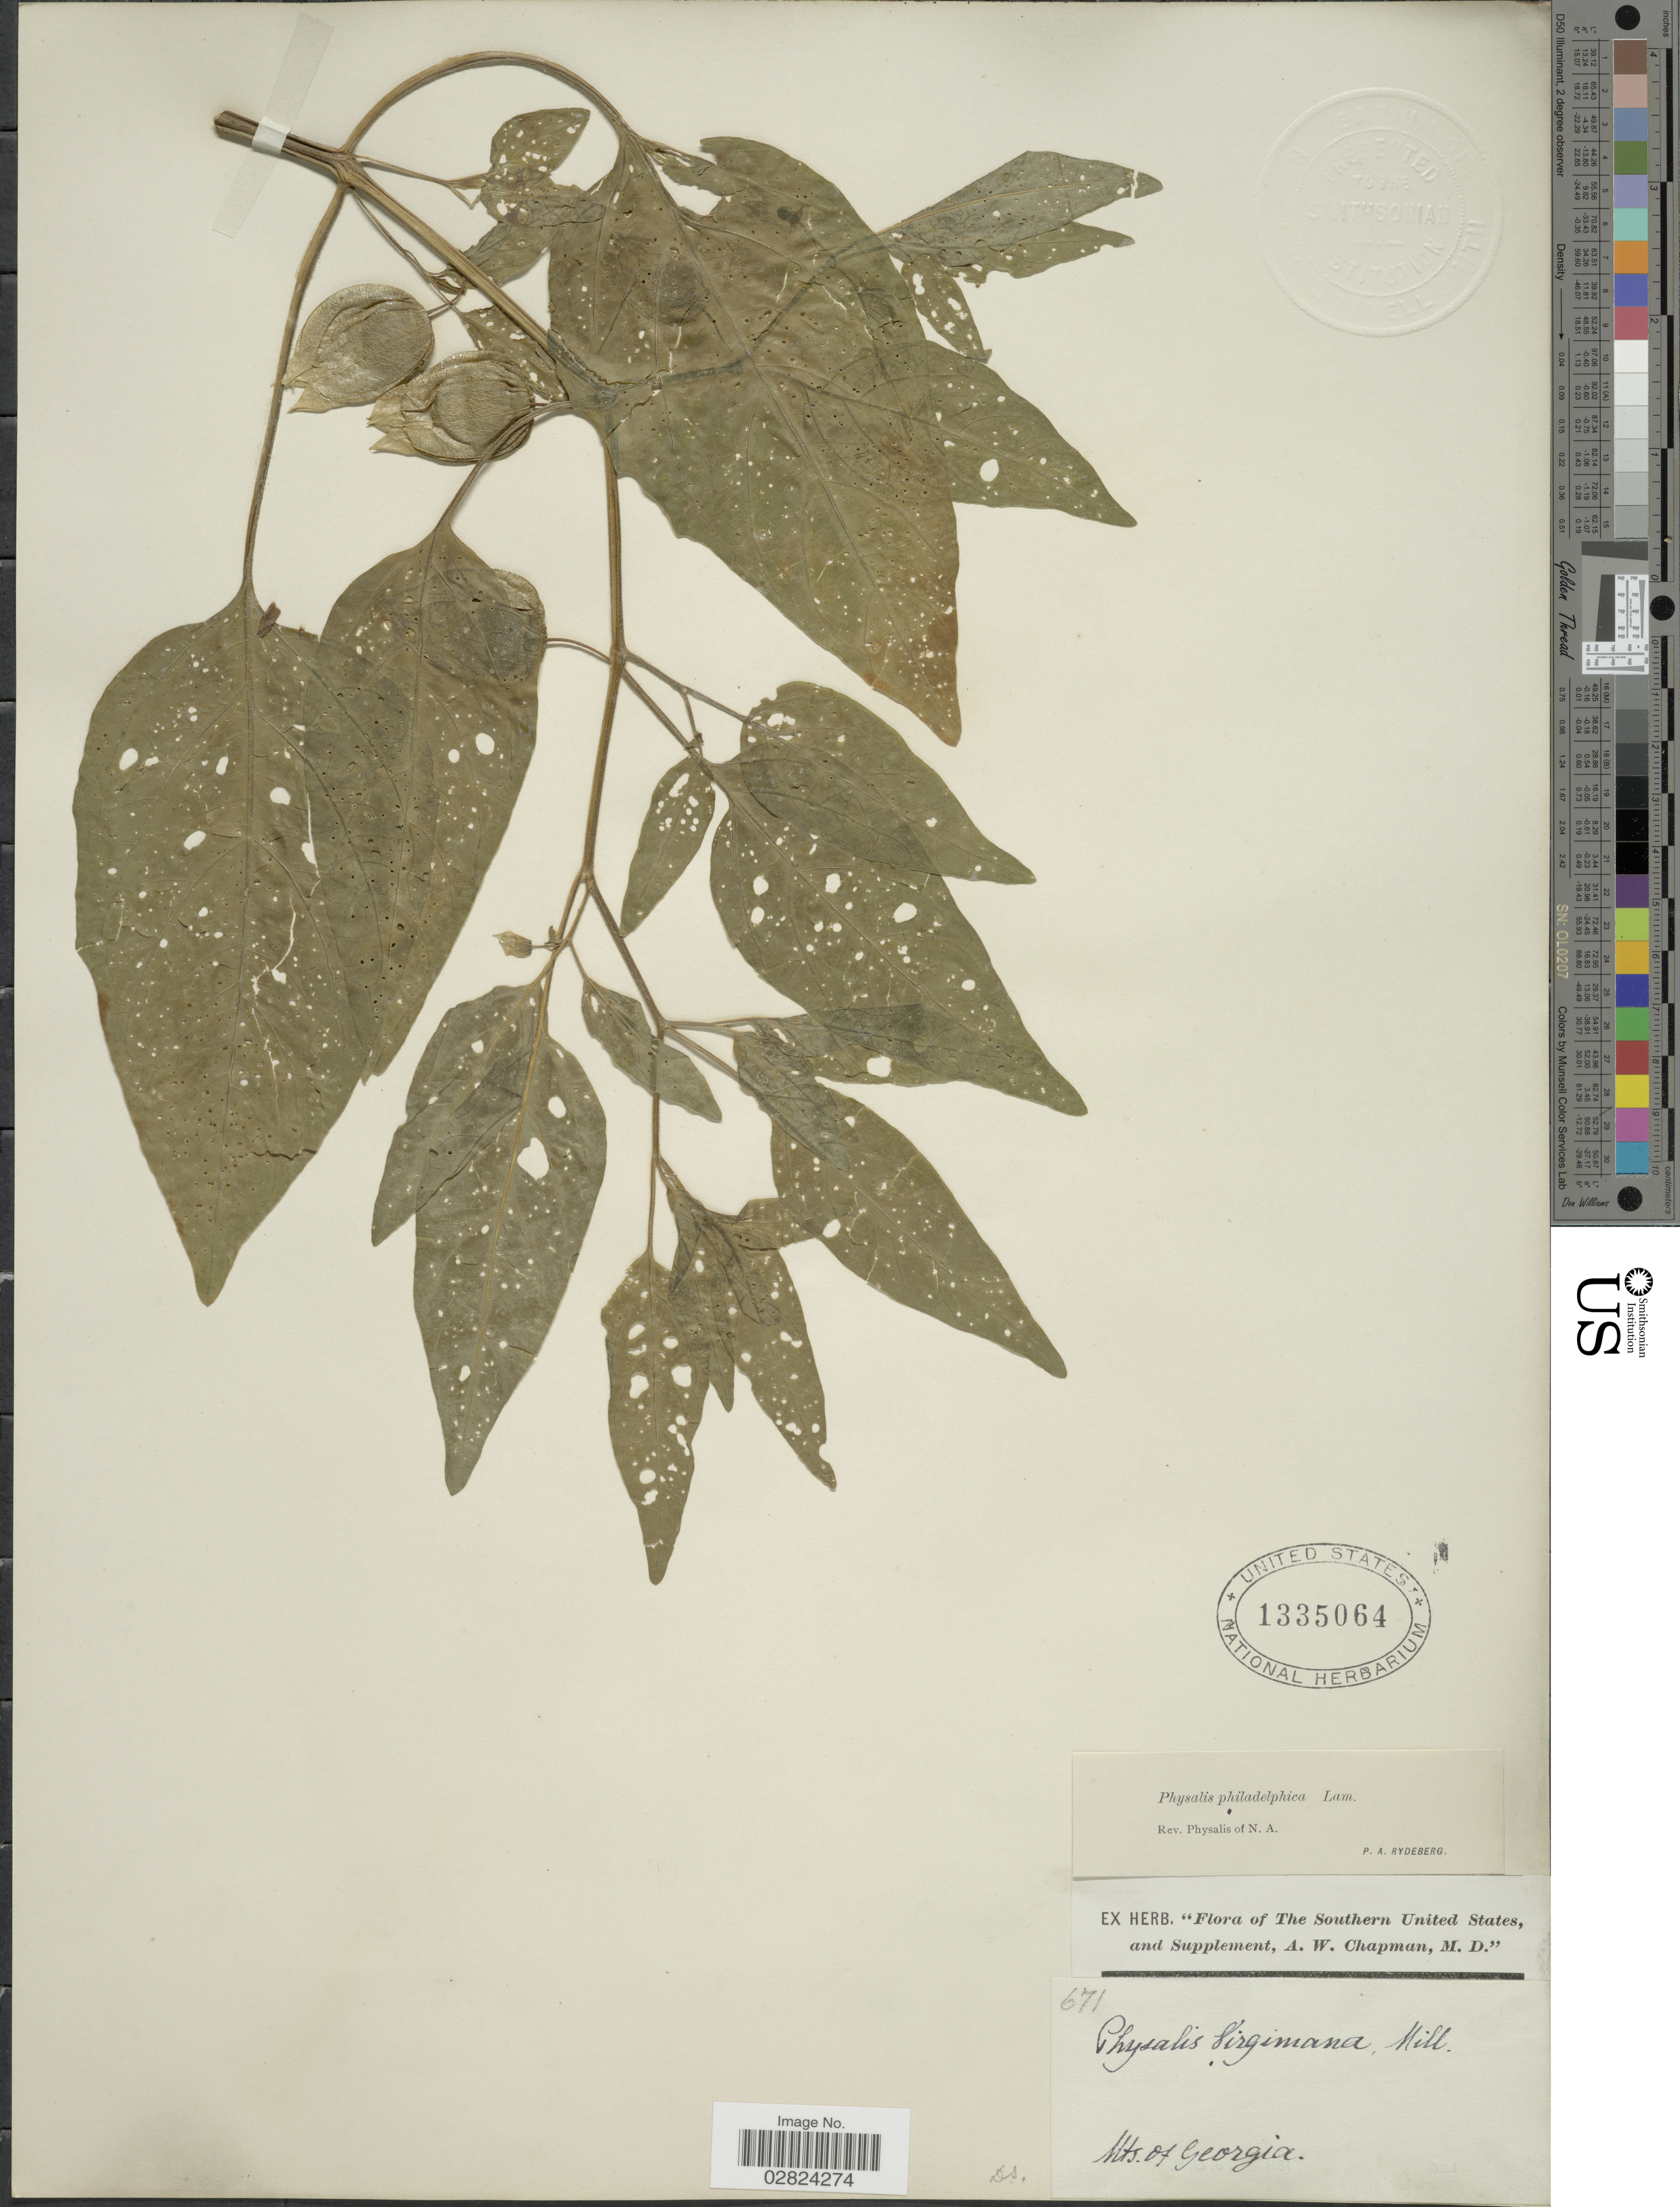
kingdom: Plantae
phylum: Tracheophyta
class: Magnoliopsida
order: Solanales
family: Solanaceae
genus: Physalis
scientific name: Physalis subglabrata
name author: Mack. & Bush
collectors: ex herb. A.W. Chapman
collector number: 671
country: United States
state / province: Georgia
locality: Mts. of Georgia.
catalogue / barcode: US 1335064